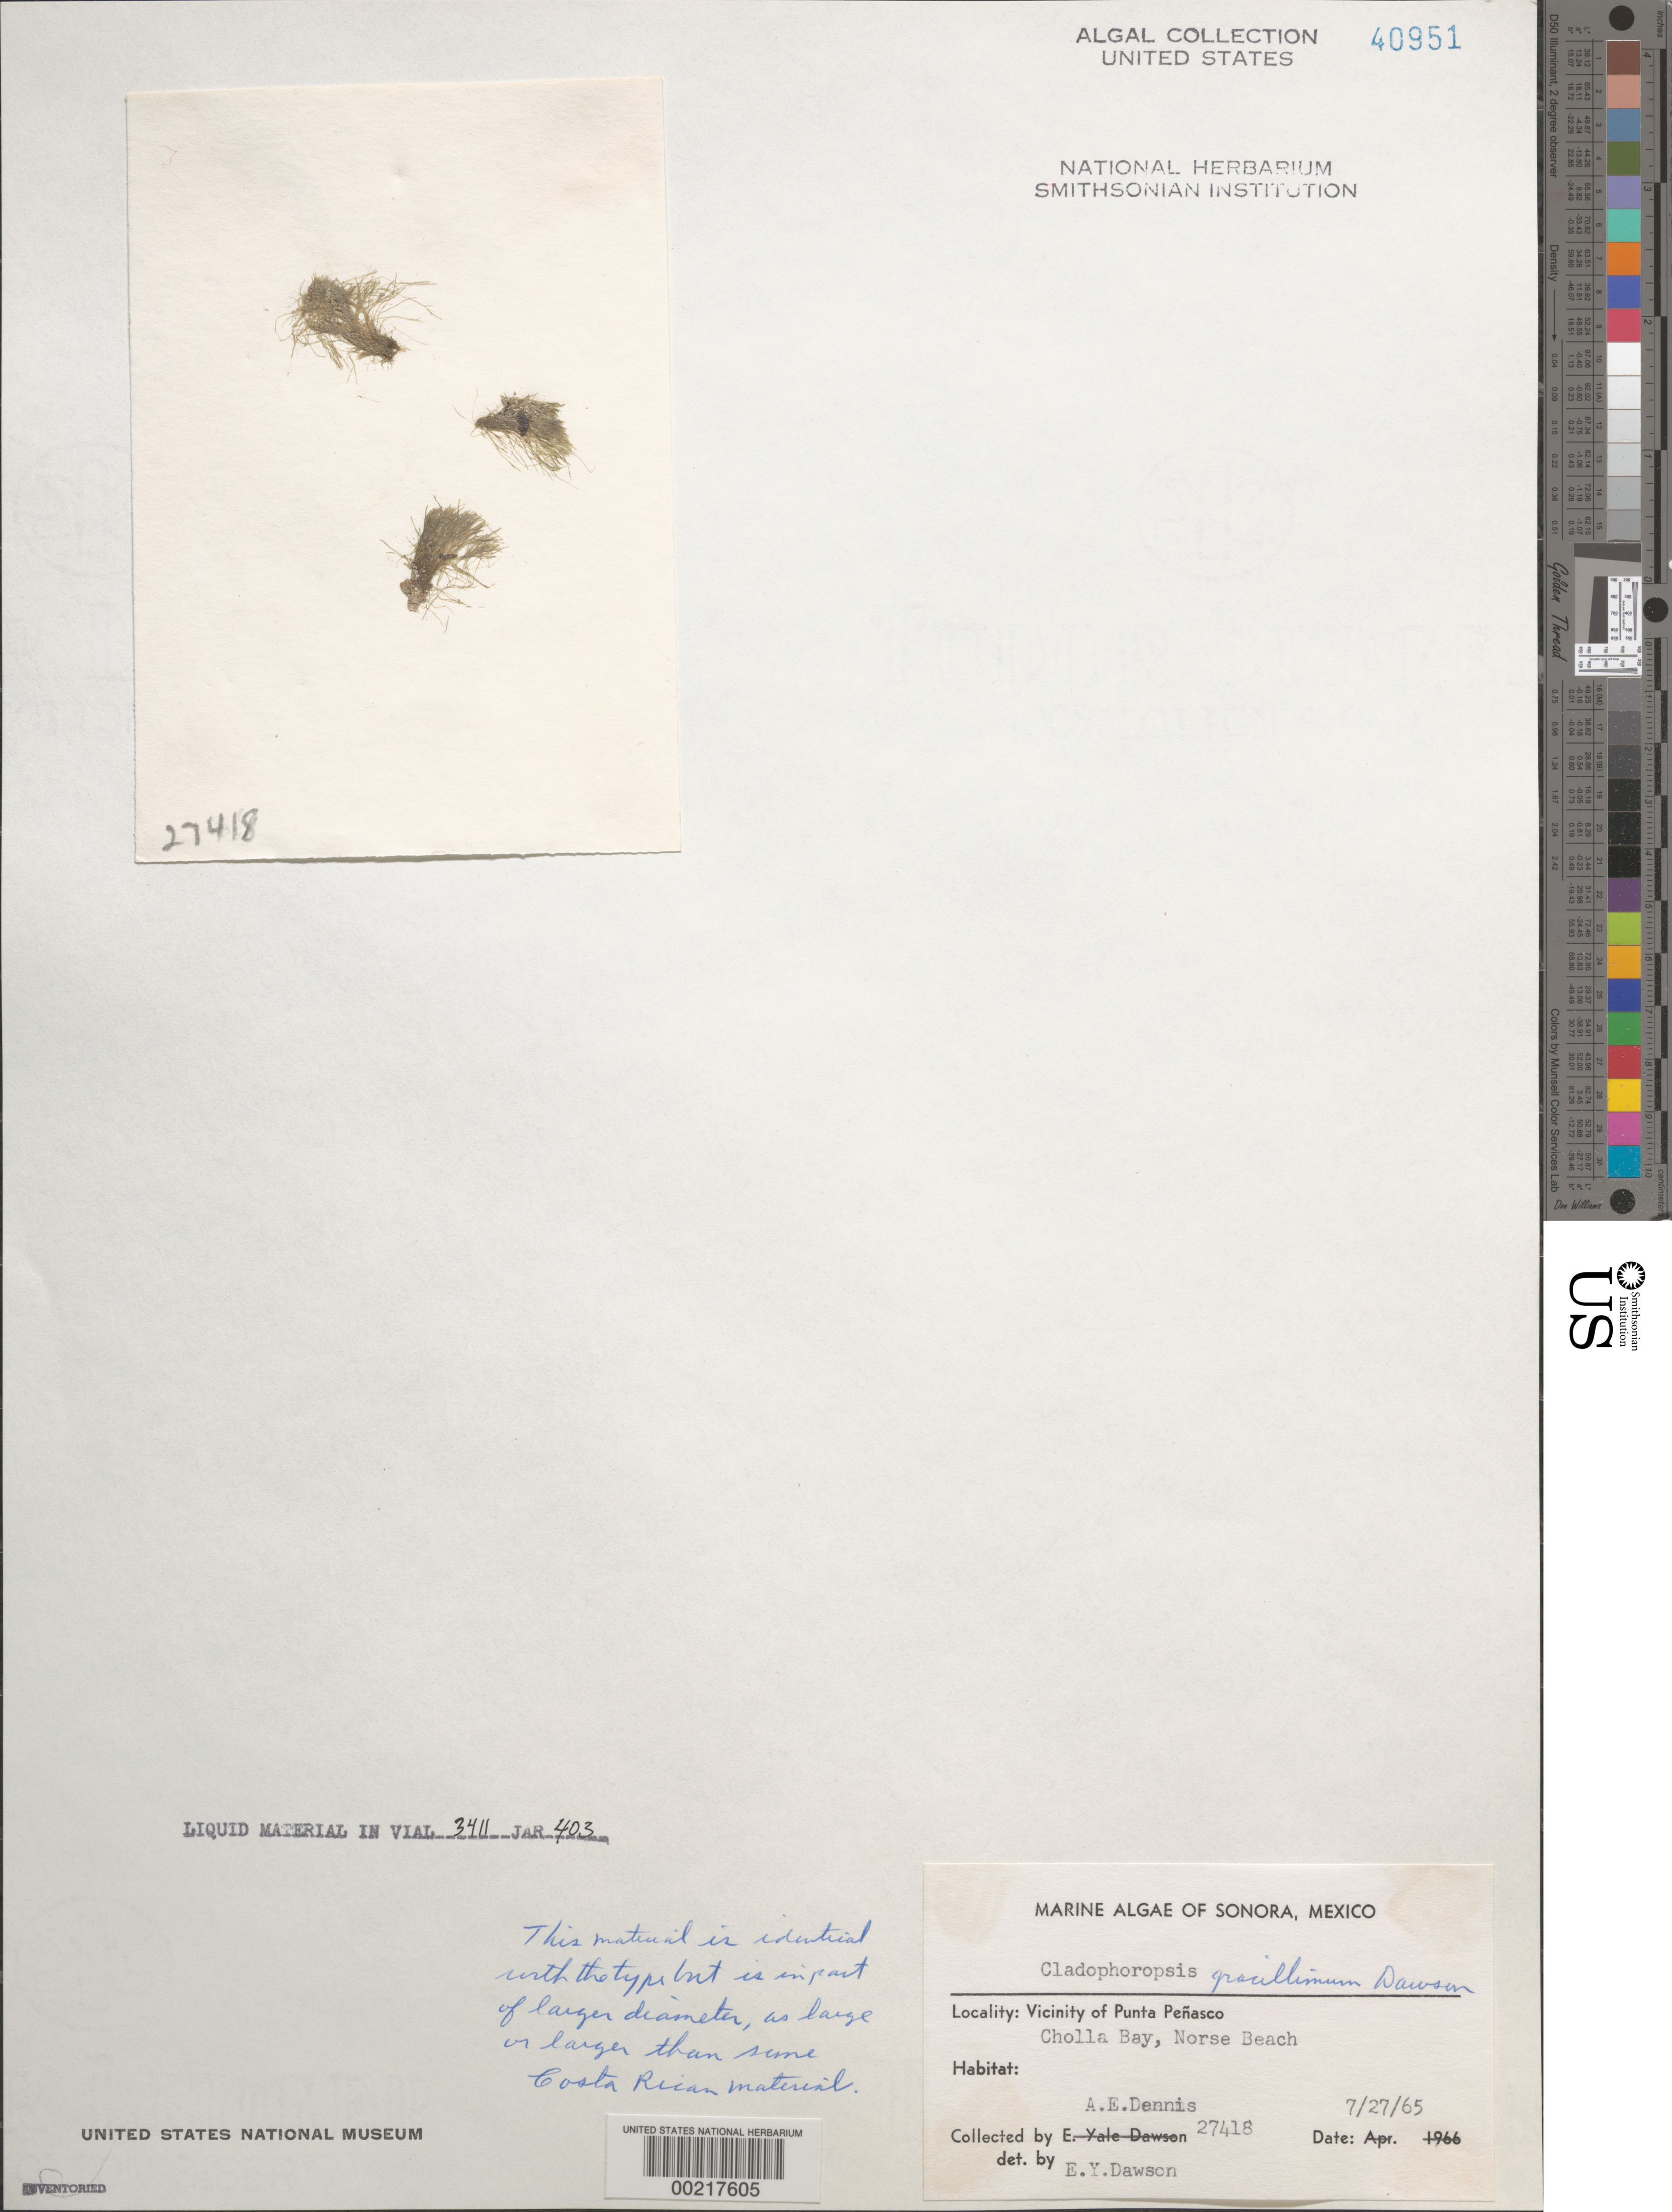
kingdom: Plantae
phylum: Chlorophyta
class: Ulvophyceae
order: Siphonocladales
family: Boodleaceae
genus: Cladophoropsis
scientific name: Cladophoropsis gracillima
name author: E.Y. Dawson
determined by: Dawson, E. Y.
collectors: A. Dennis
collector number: EYD 27418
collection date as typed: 27 Jul 1965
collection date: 1965-07-27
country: Mexico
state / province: Sonora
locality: Cholla Bay, Norse Beach, Punta Penasco area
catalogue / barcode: US 40951